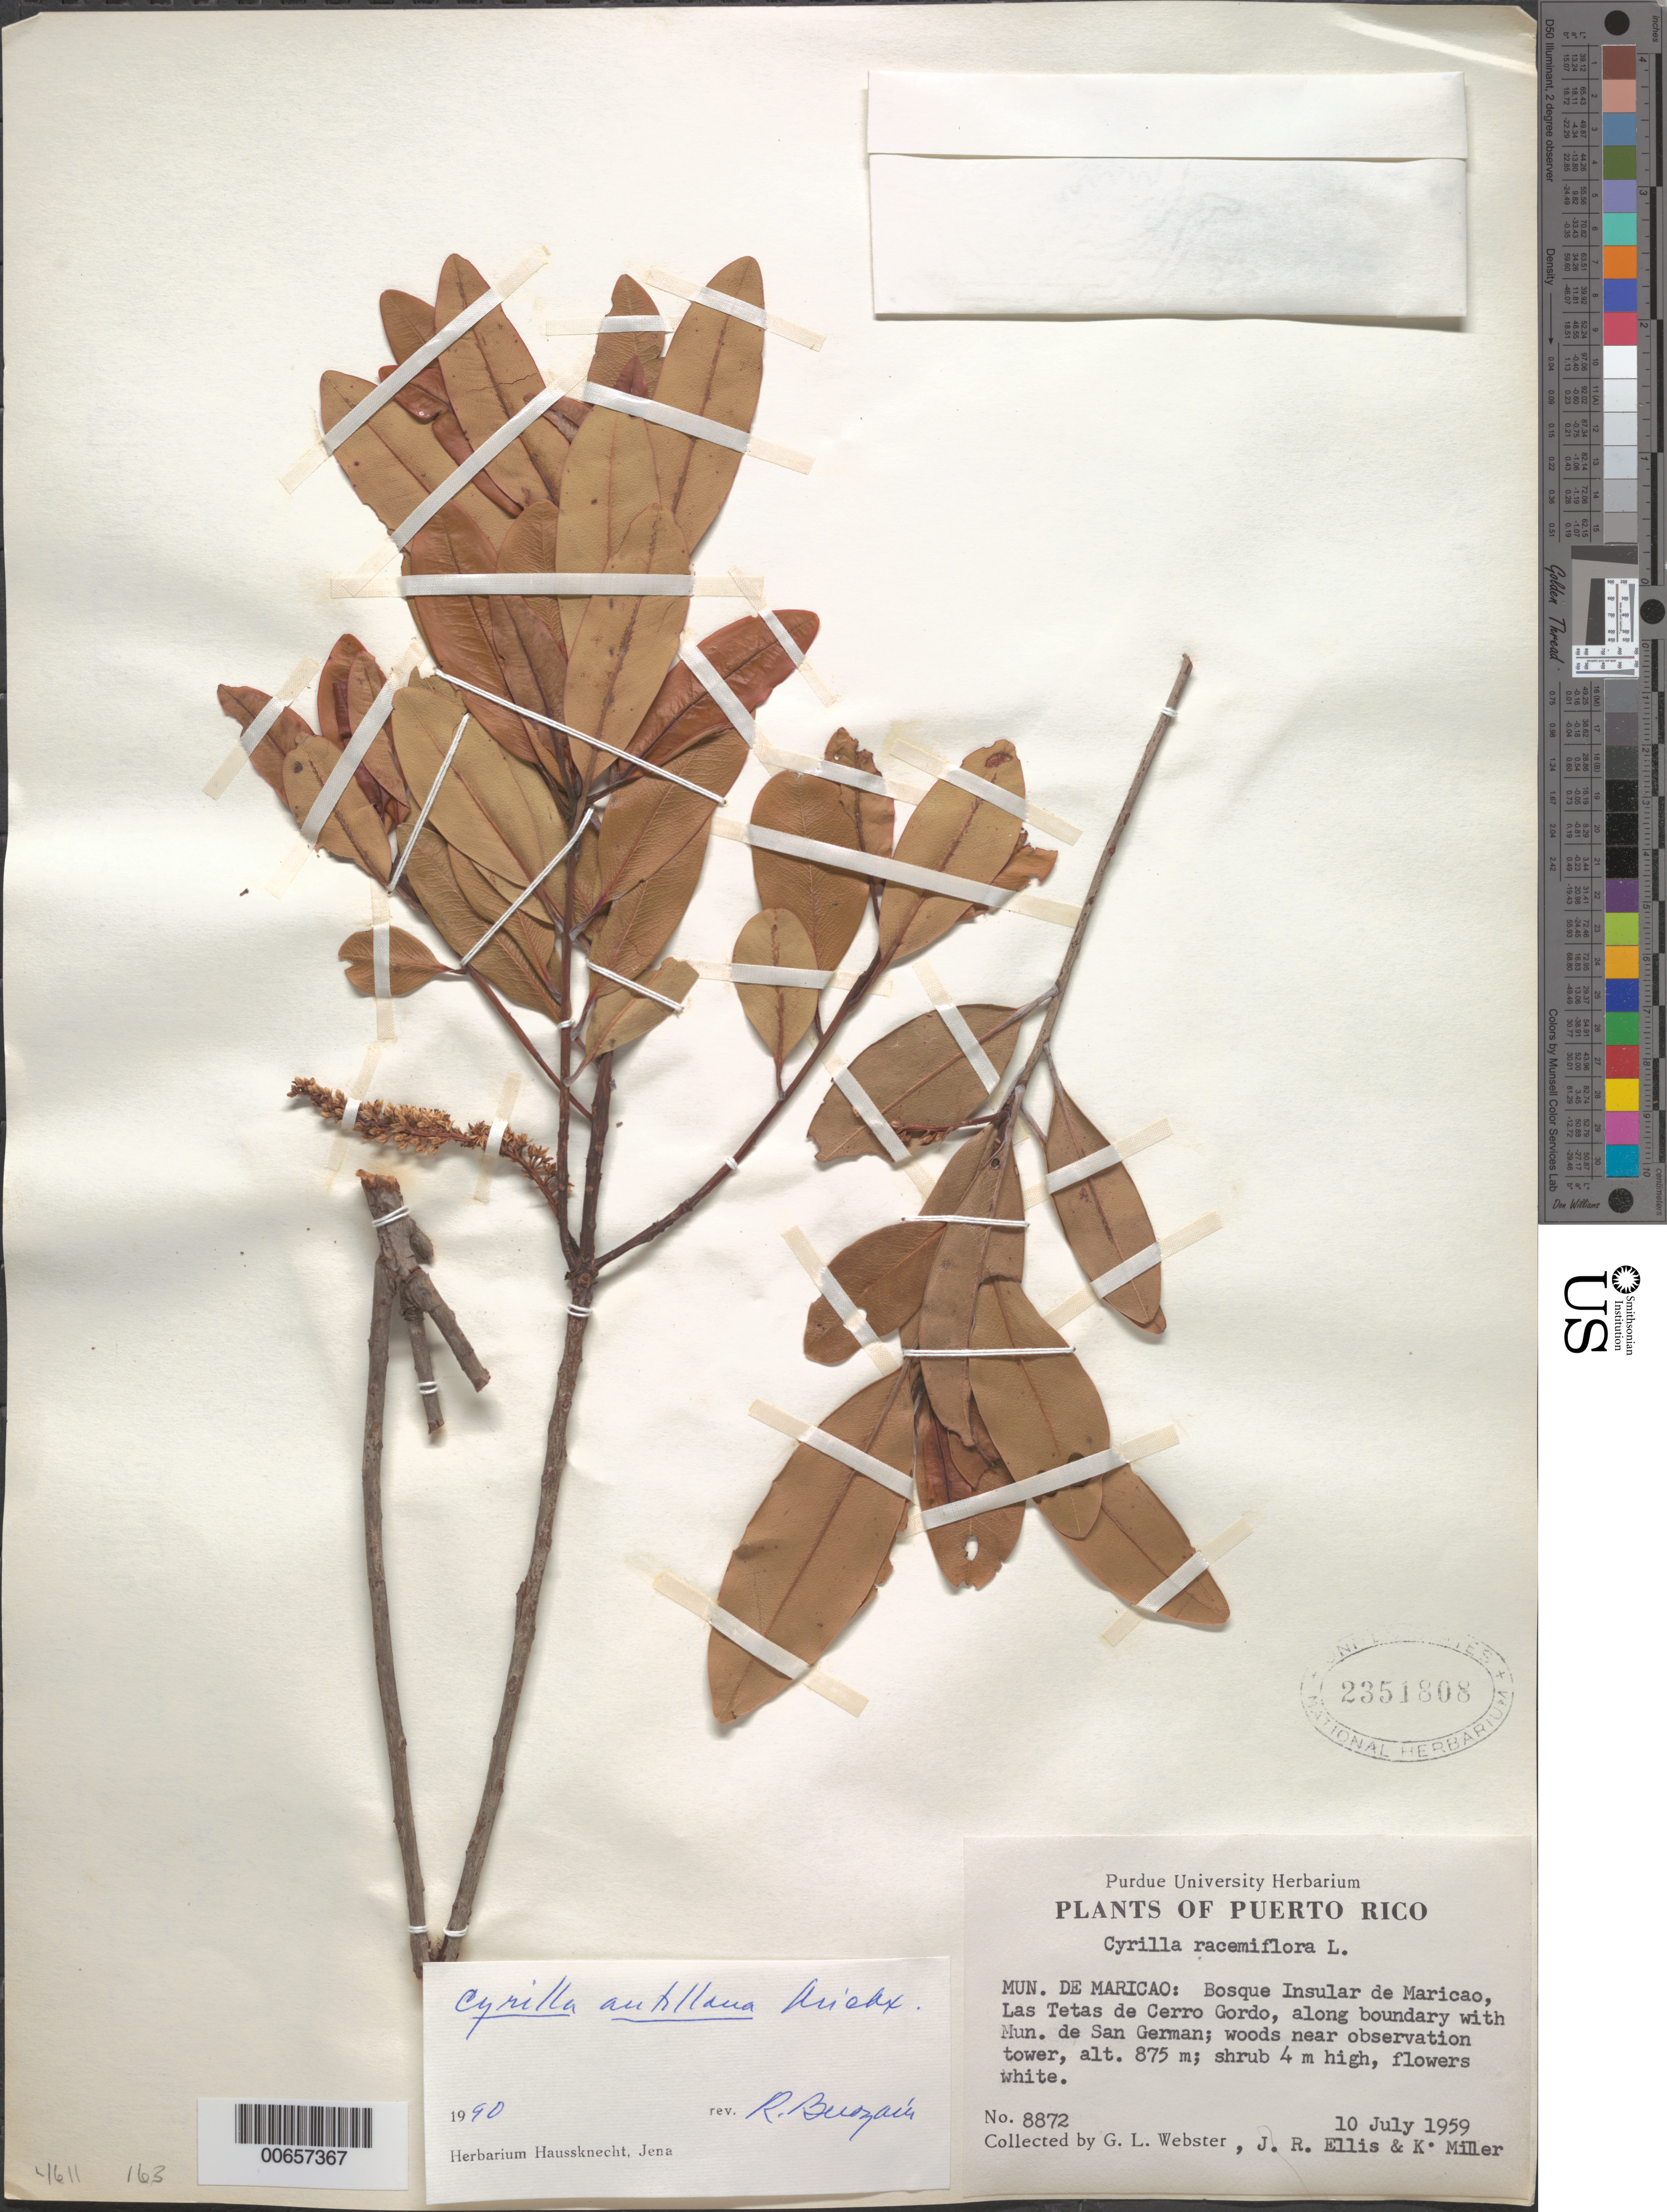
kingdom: Plantae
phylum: Tracheophyta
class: Magnoliopsida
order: Ericales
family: Cyrillaceae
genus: Cyrilla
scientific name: Cyrilla racemiflora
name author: L.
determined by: Berozain, R.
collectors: G. L. Webster, J. R. Ellis & K. Miller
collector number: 8872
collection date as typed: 10 Jul 1959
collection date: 1959-07-10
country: Puerto Rico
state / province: Maricao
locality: Bosque Insular de Maricao, Las Tetas de Cerro Gordo, along boundary w/Mun. de San German; near observation tower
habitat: Woods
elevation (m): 875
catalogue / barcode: US 2351808